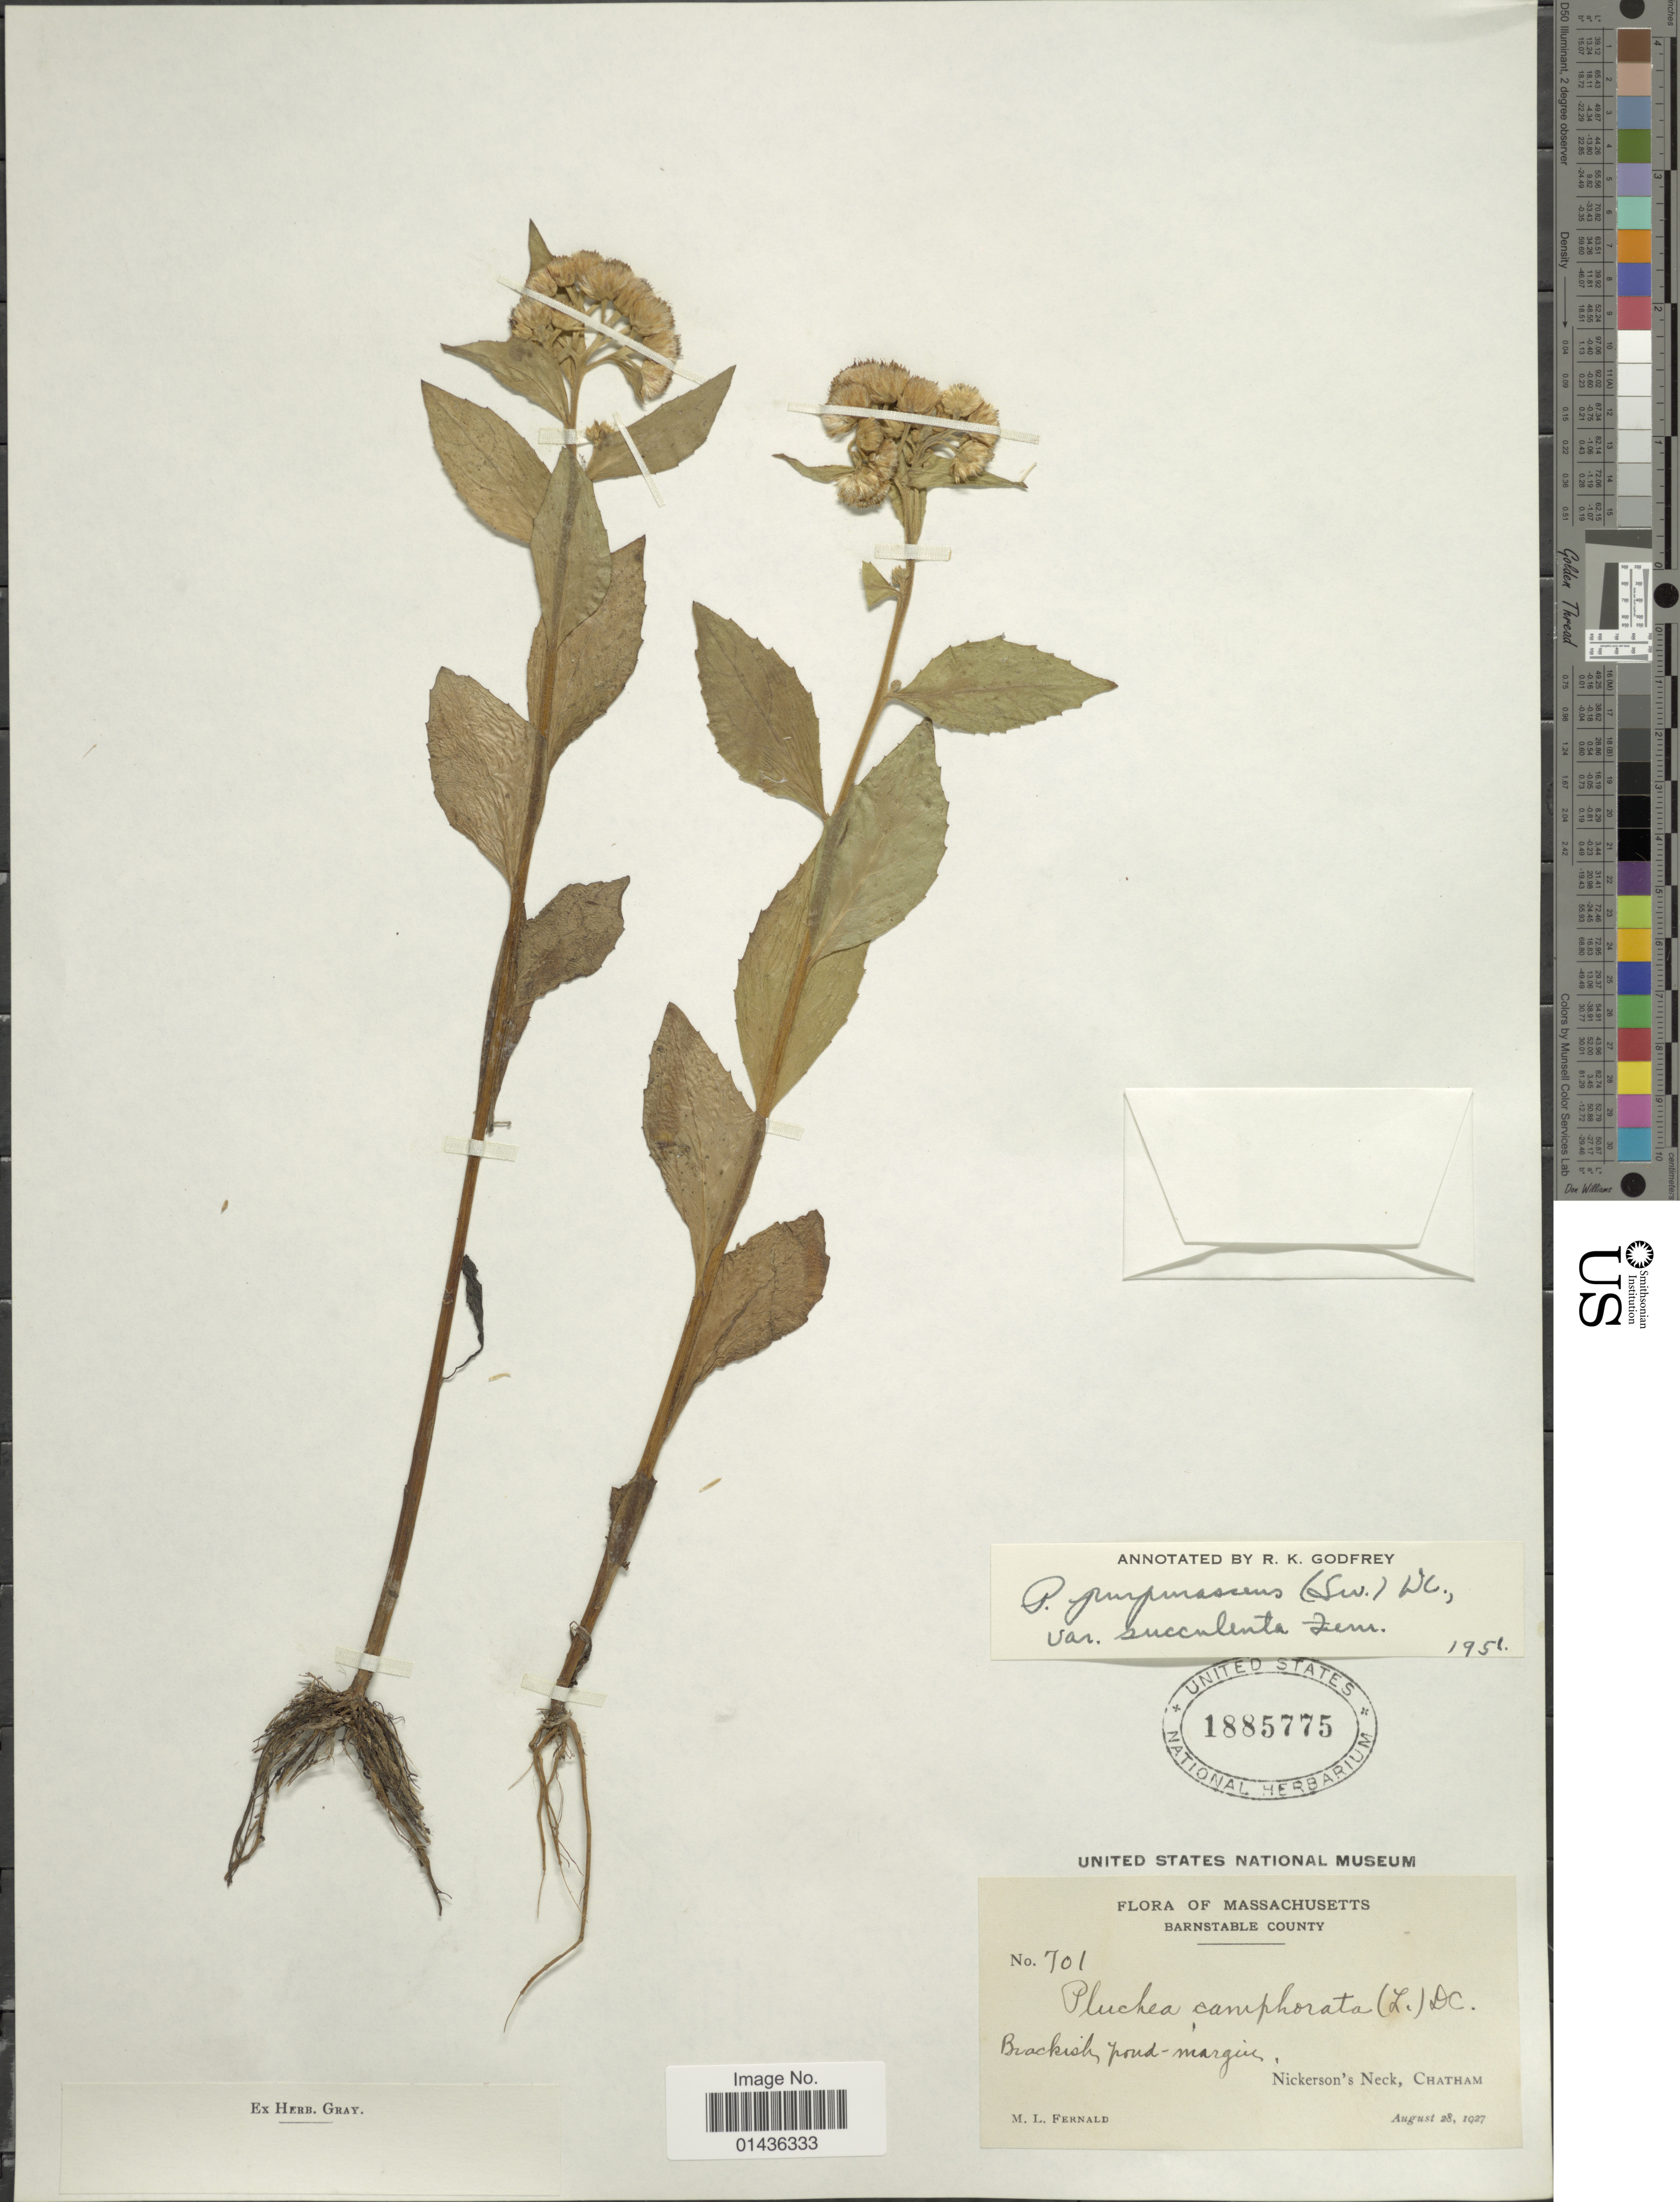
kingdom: Plantae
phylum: Tracheophyta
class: Magnoliopsida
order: Asterales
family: Asteraceae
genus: Pluchea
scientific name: Pluchea odorata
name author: (L.) Cass.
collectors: M. L. Fernald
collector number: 701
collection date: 1927-08-28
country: United States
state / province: Massachusetts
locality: Barnstable County, Nickerson's Neck, Chatham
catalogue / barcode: US 1885775